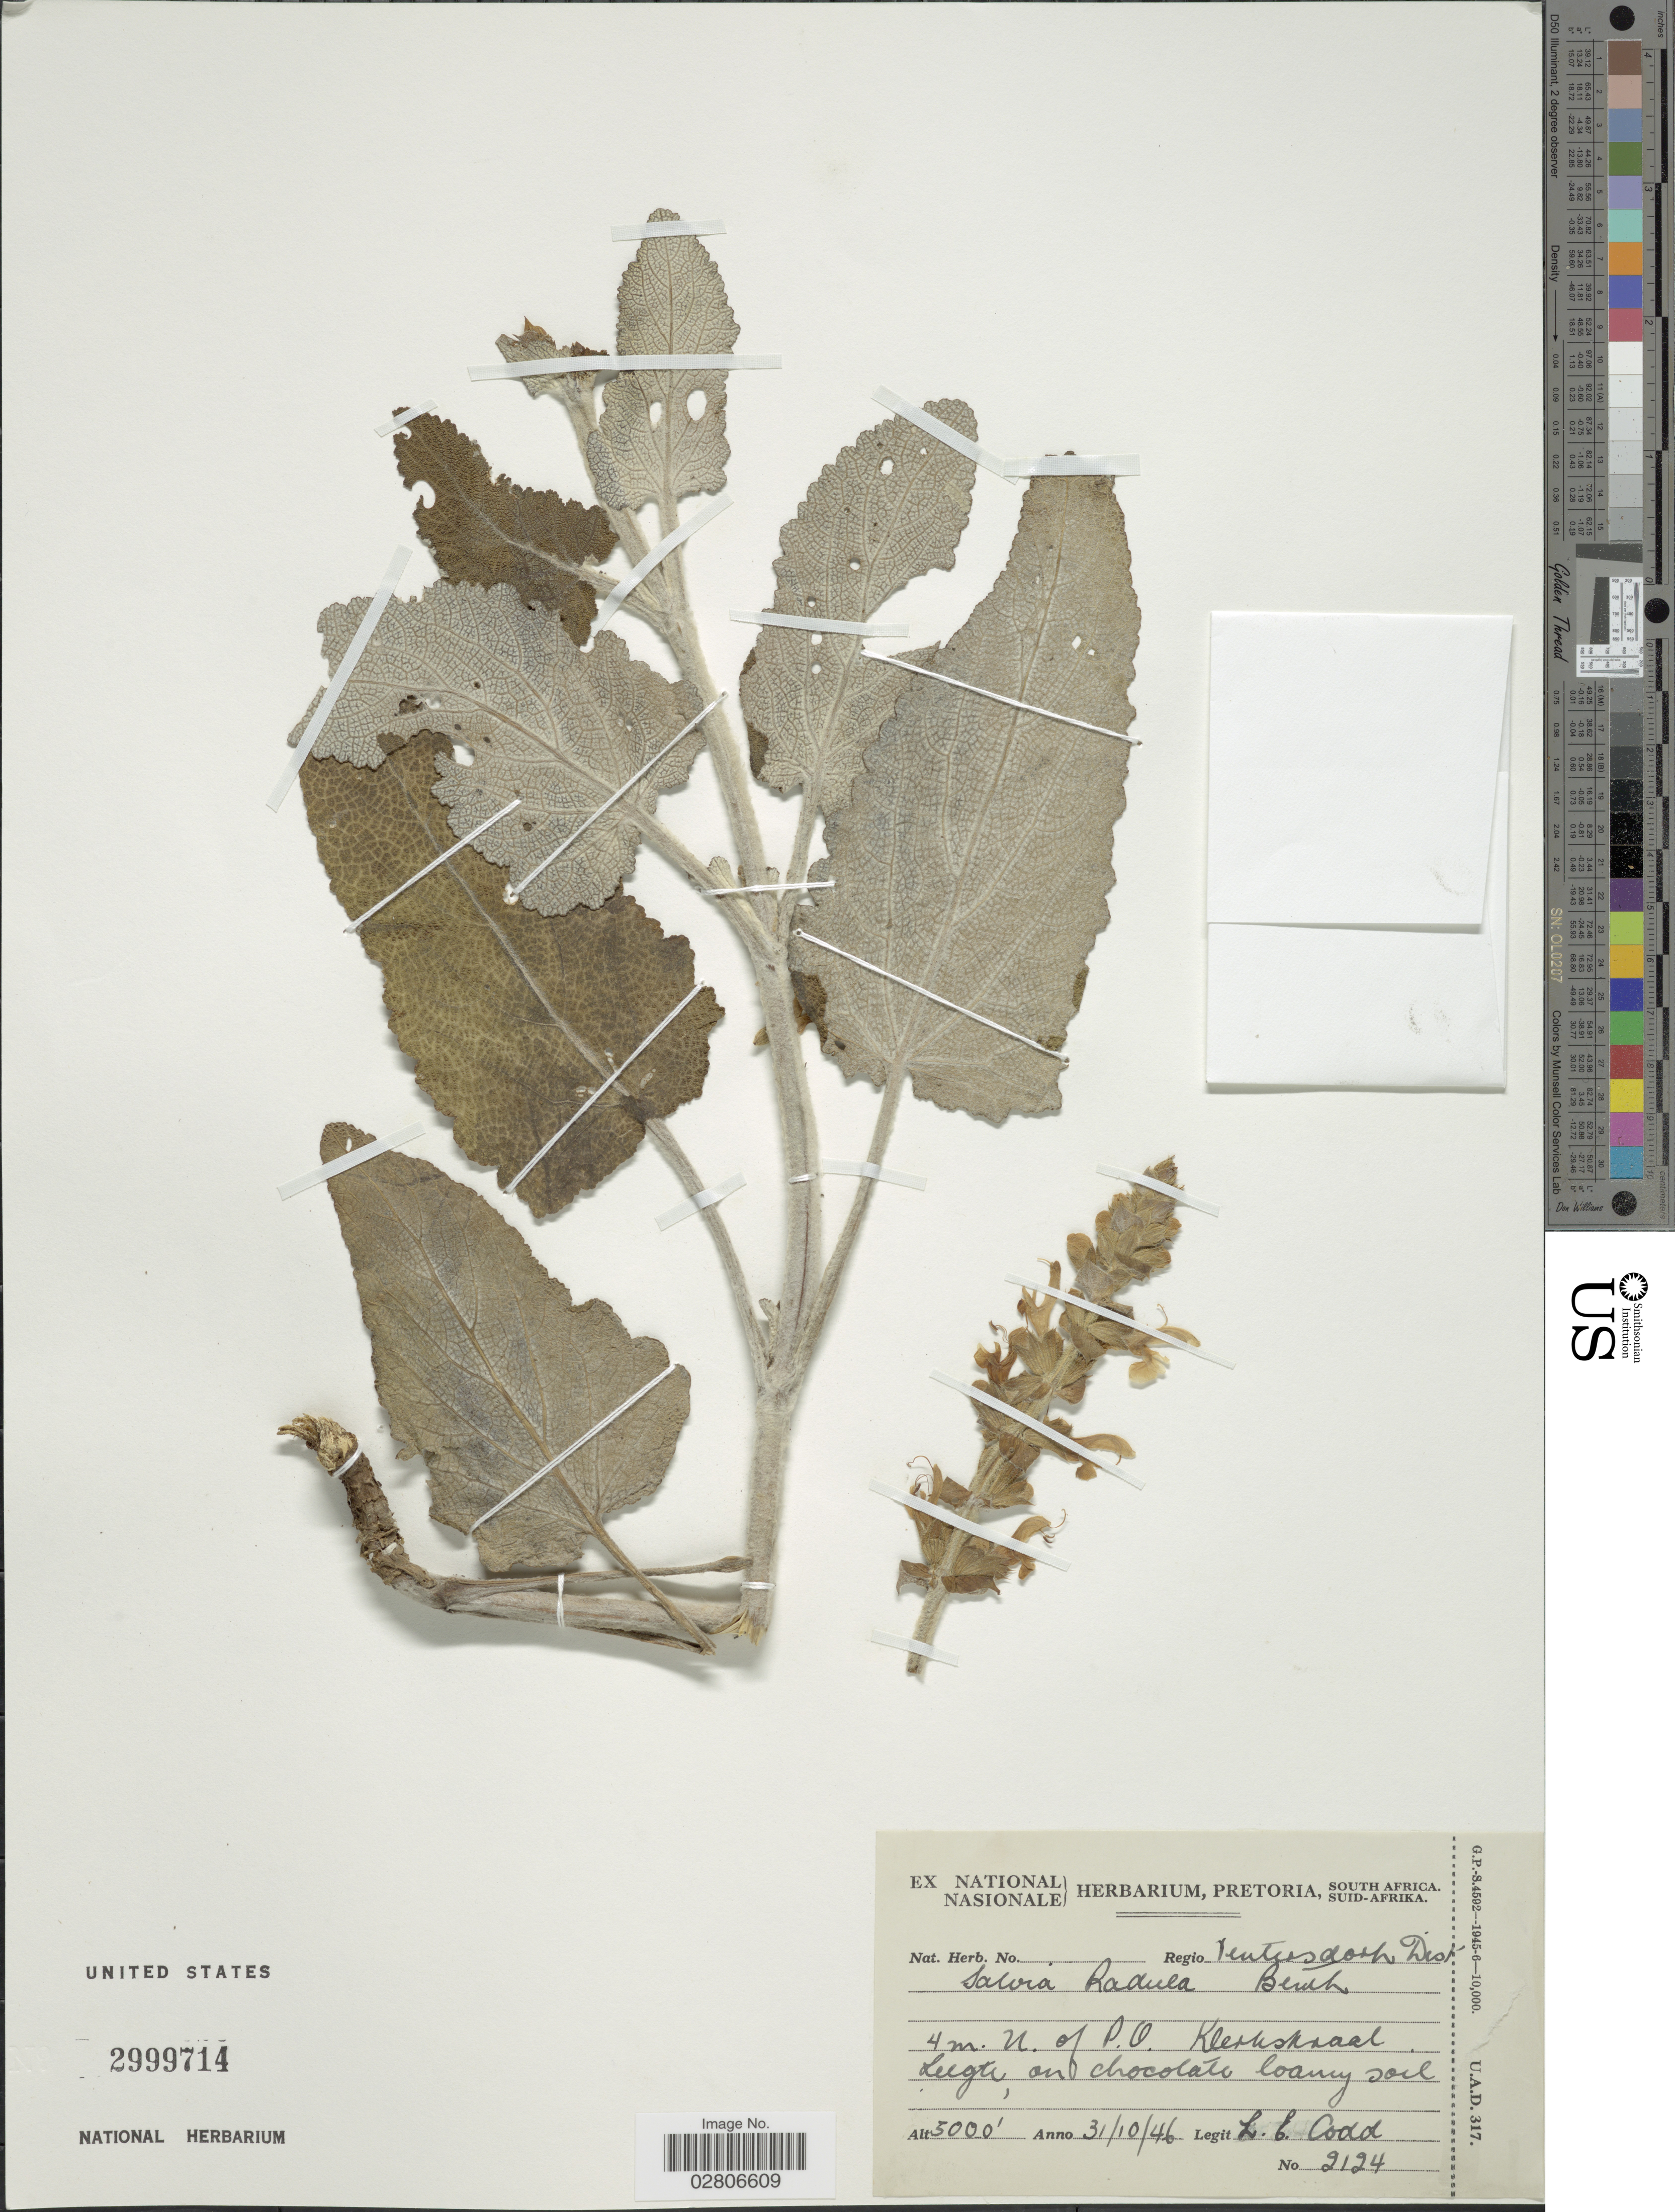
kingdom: Plantae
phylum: Tracheophyta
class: Magnoliopsida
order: Lamiales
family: Lamiaceae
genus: Salvia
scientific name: Salvia radula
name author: Benth.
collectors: L. Codd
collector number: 2124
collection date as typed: Transcribed d/m/y: 31/10/46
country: South Africa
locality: Regio Ventersdorp. Dist., 4 m. N. of P.O. Klerkskraal.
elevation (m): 914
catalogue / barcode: US 2999714